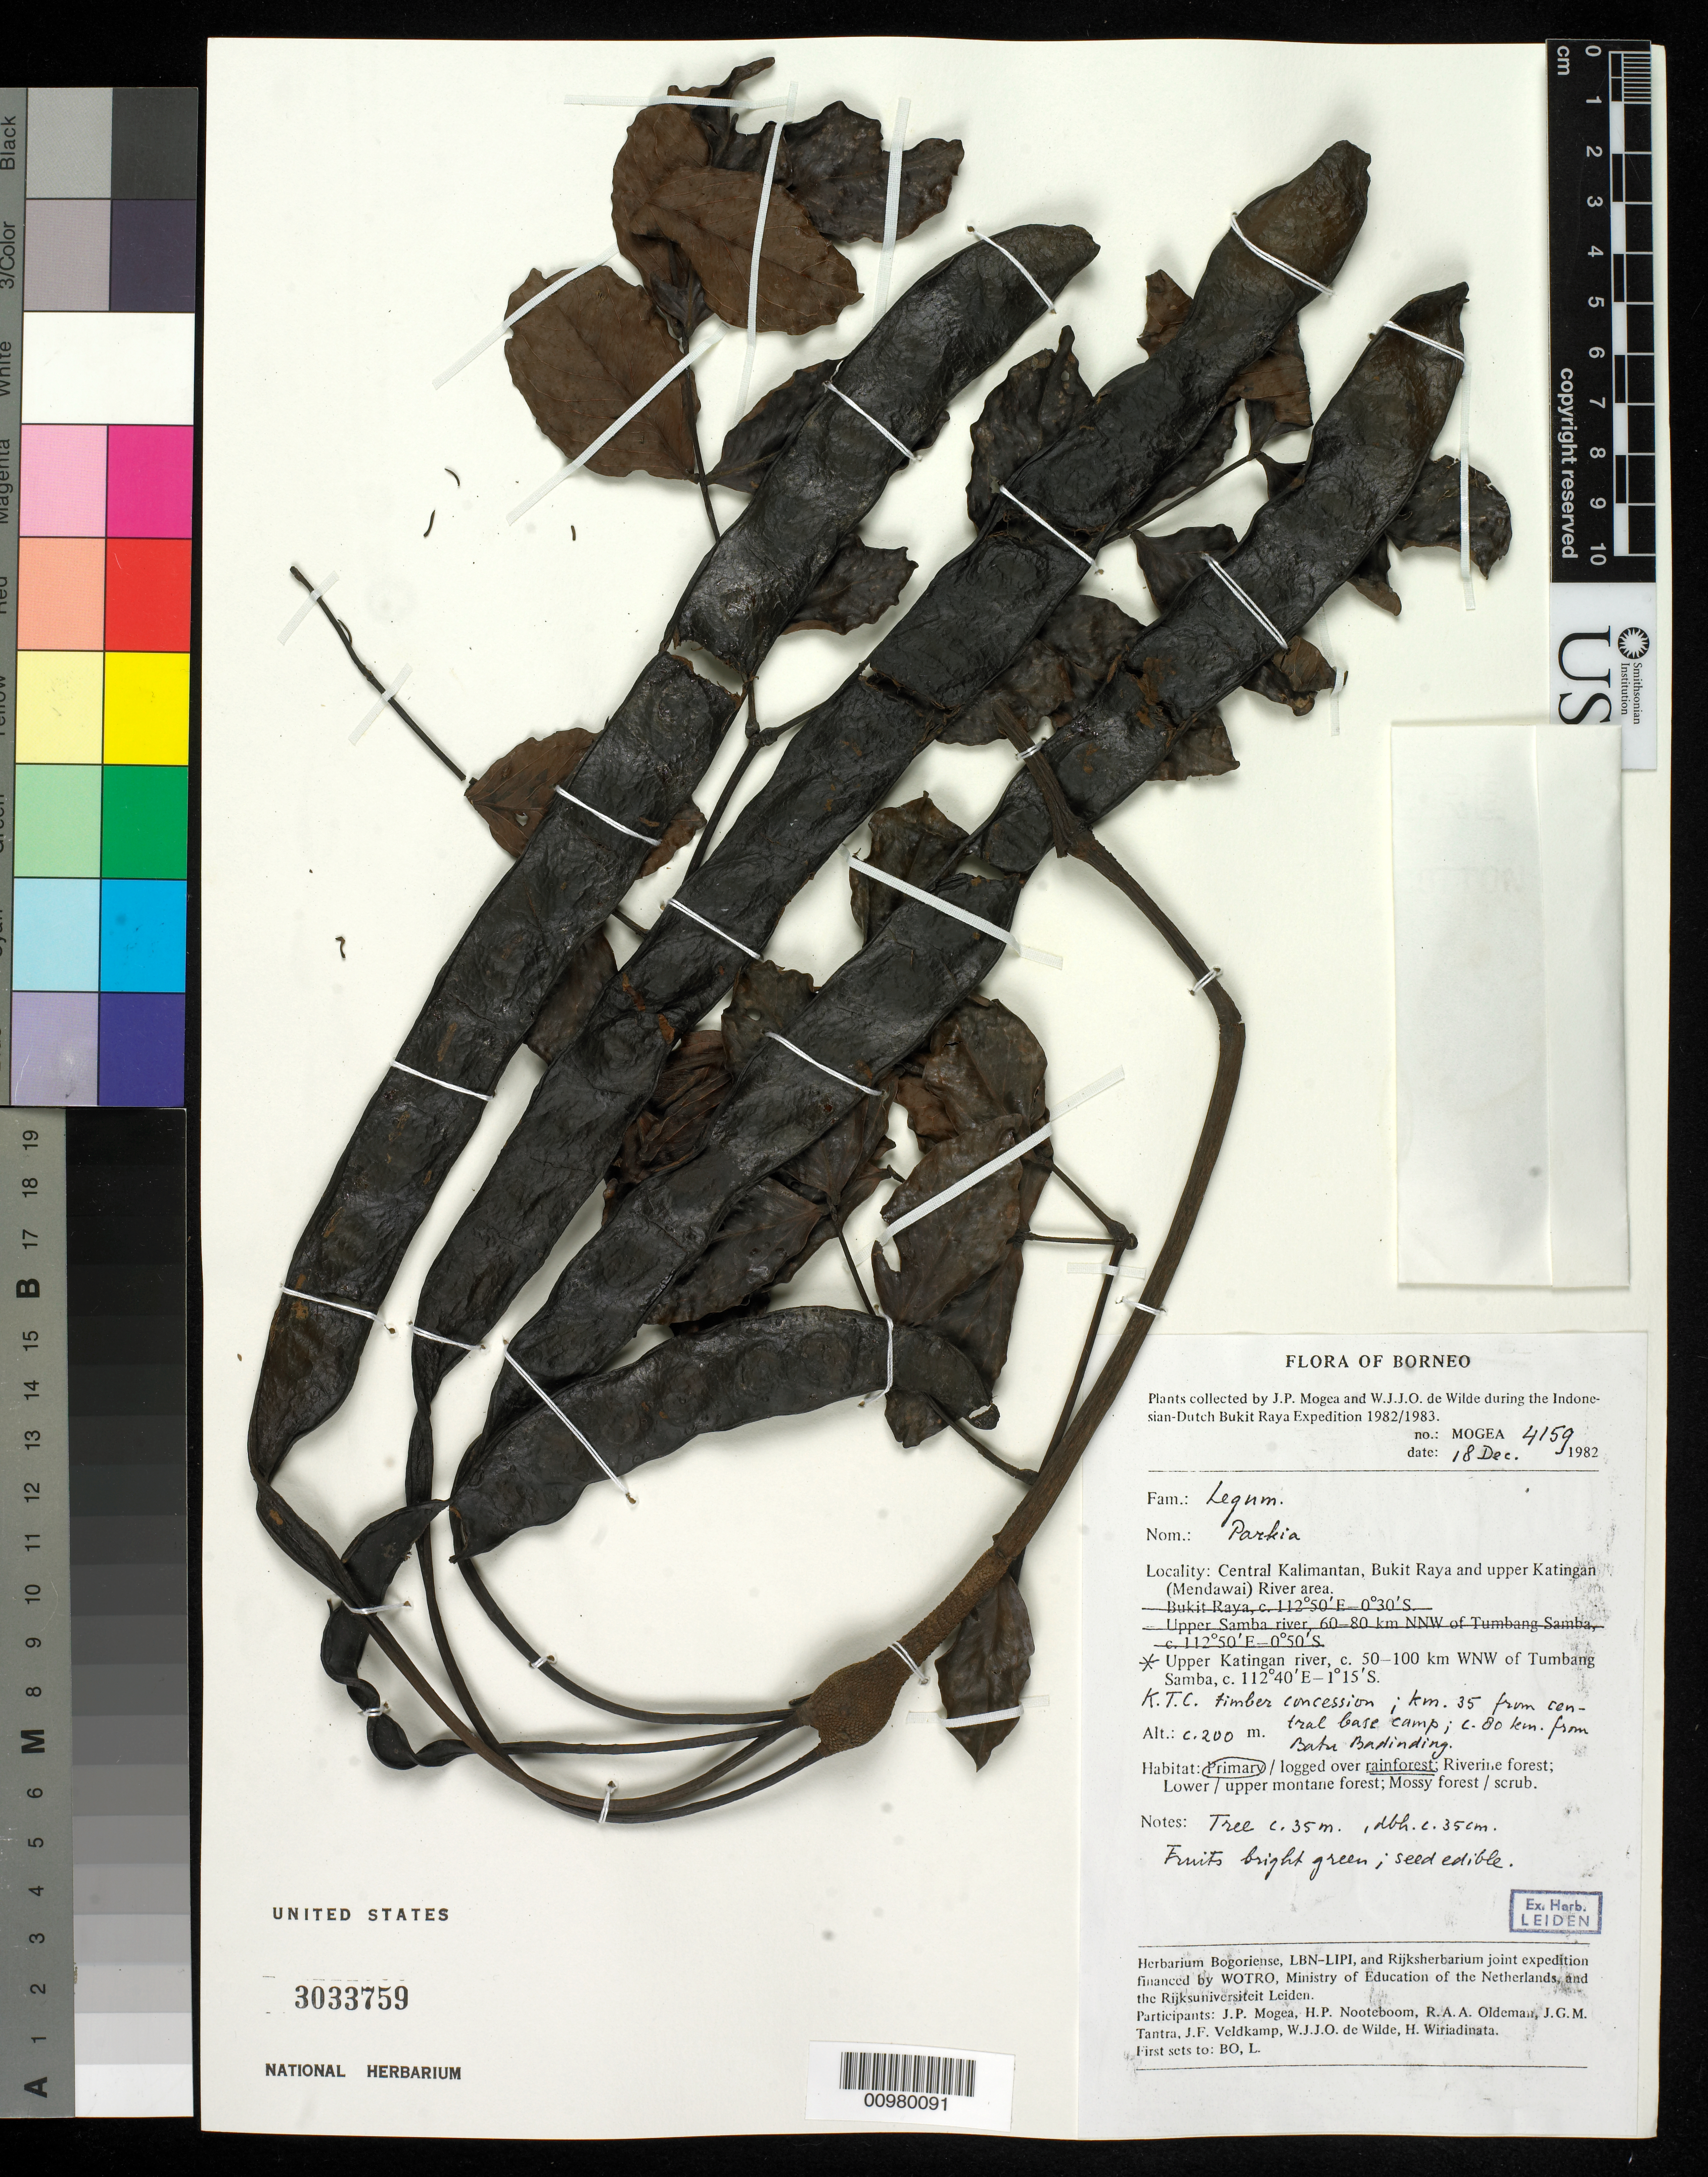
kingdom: Plantae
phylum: Tracheophyta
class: Magnoliopsida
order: Fabales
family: Fabaceae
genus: Parkia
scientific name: Parkia sp.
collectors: W. J. de Wilde & J. Mogea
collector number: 4159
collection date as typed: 18 Dec 1982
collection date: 1982-12-18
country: Indonesia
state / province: Kalimantan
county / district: Kalimantan Tengah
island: Borneo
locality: Bukit Raya and upper Katingan (Mendawai) River area, c. 50-100 km WNW of Tumbang Samba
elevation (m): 200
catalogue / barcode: US 3033759